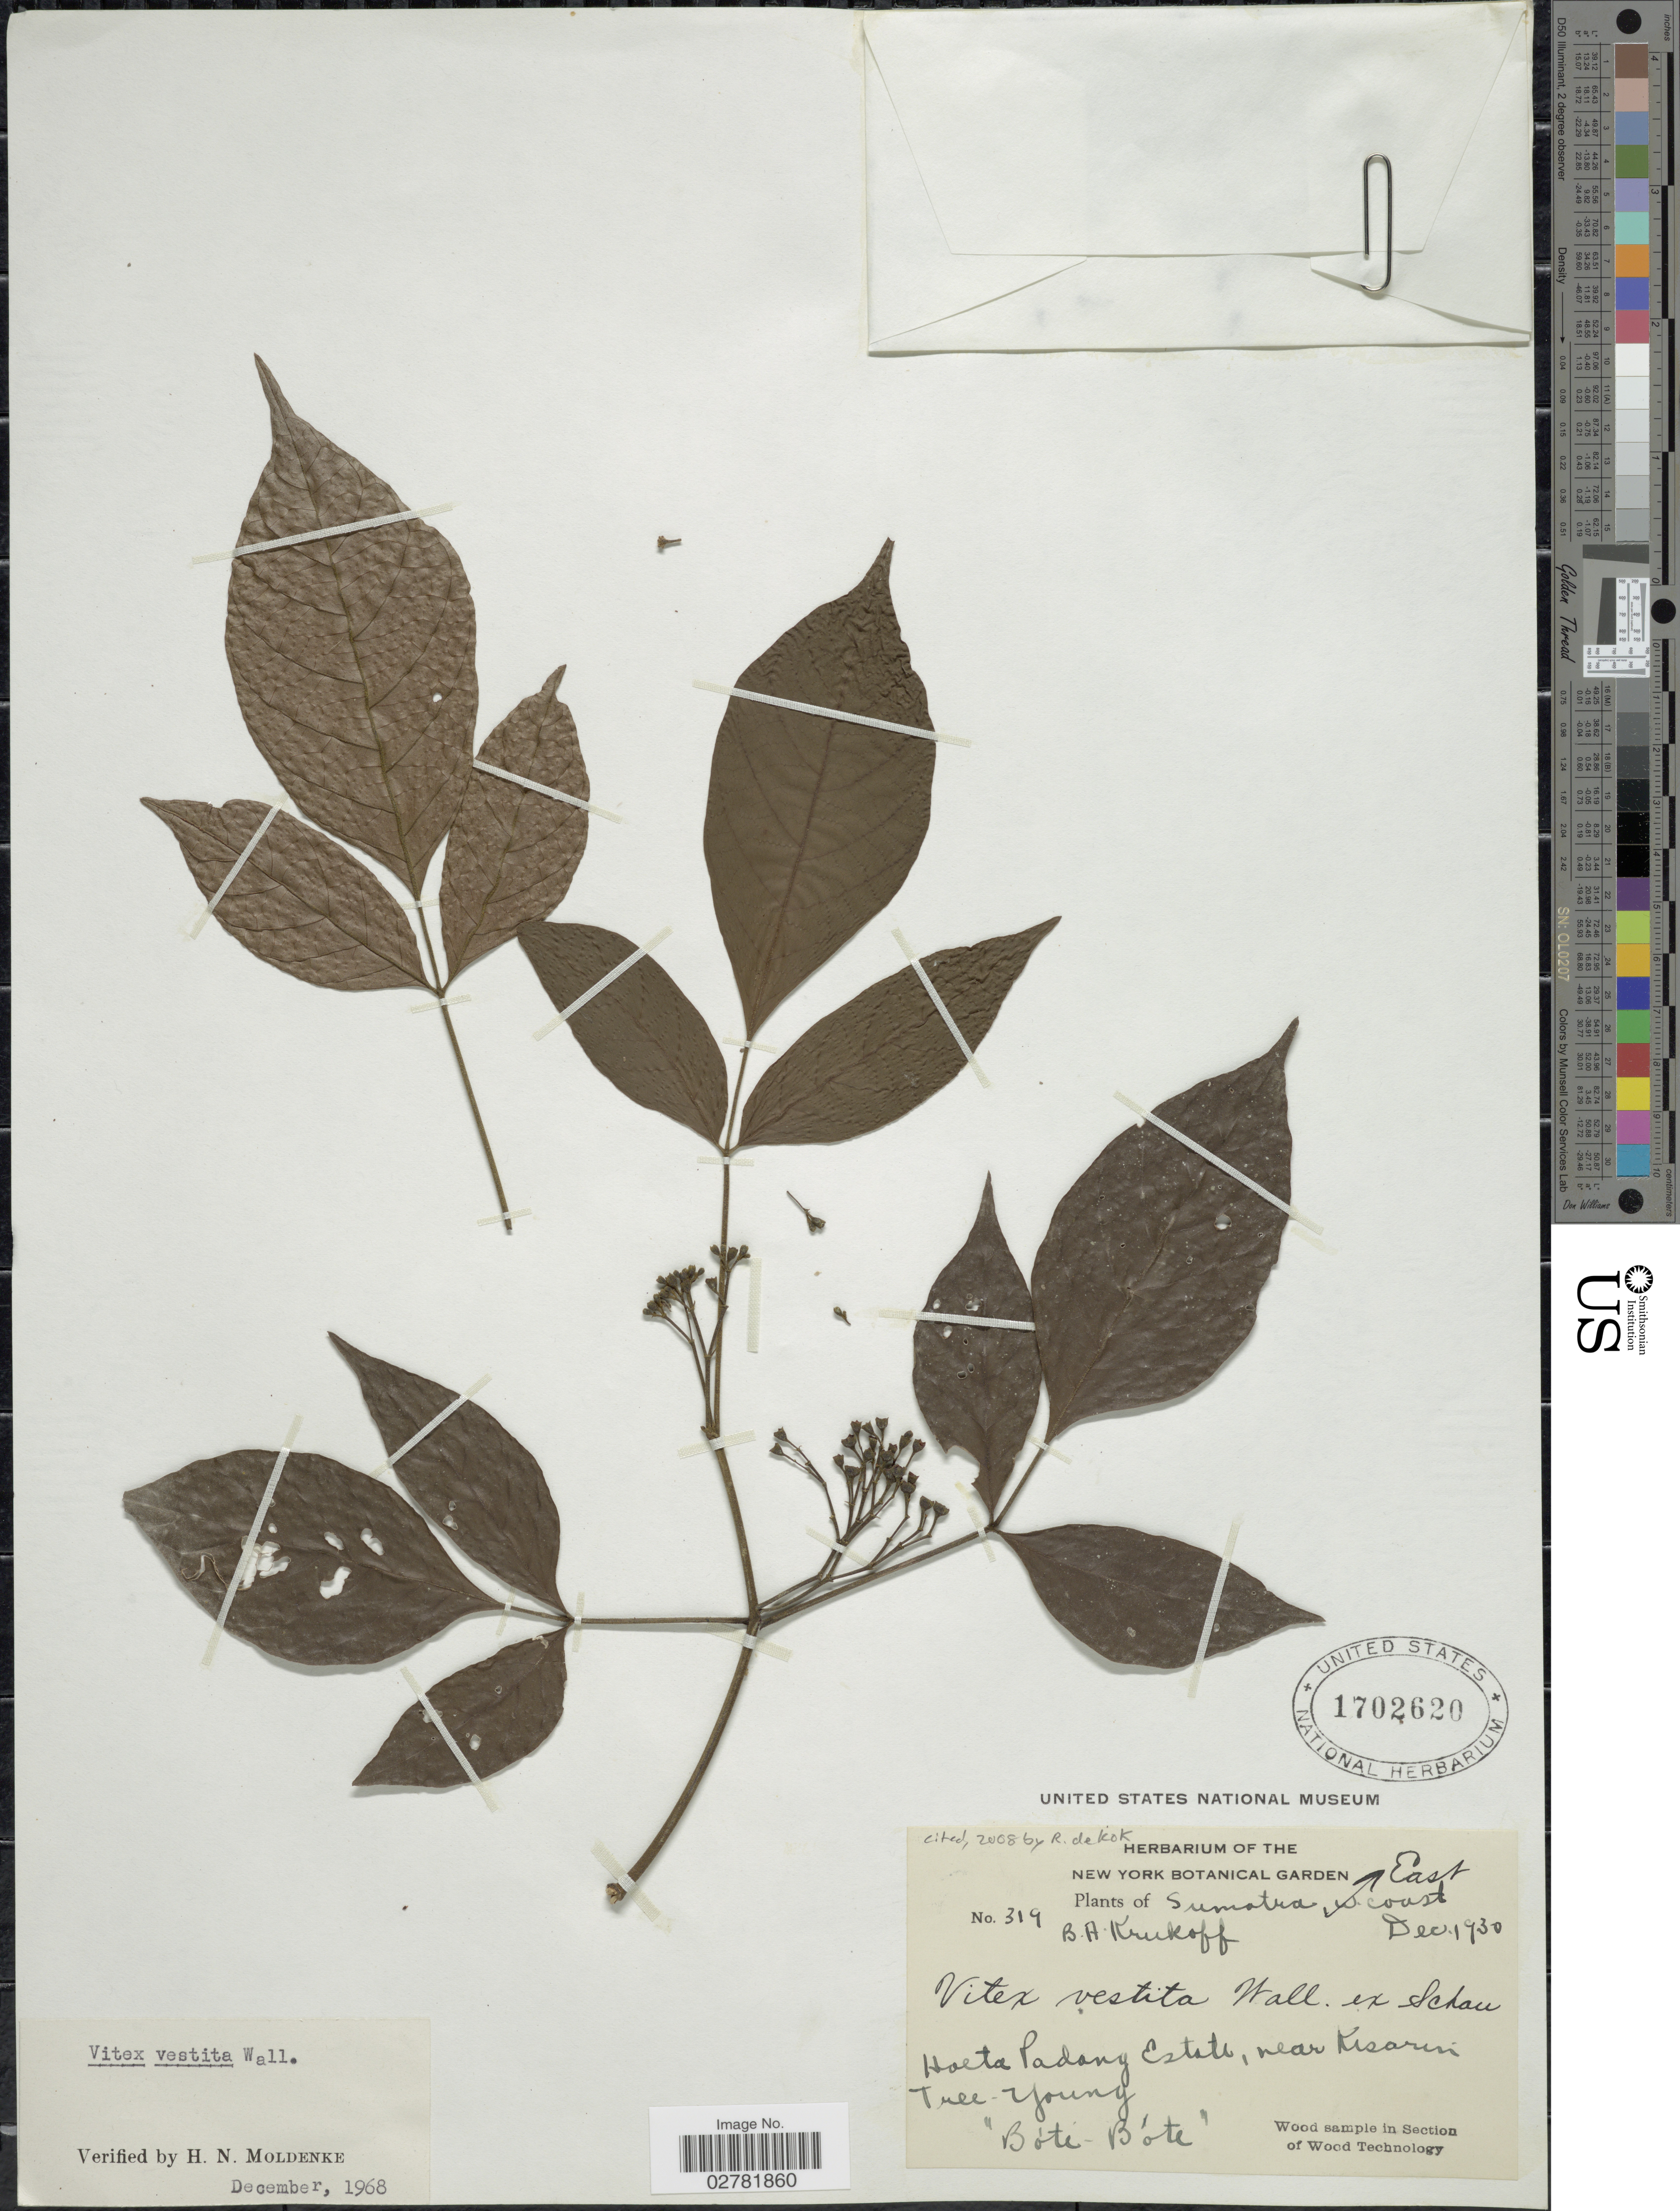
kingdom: Plantae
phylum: Tracheophyta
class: Magnoliopsida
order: Lamiales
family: Lamiaceae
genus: Vitex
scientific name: Vitex vestita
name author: Wall. ex Walp.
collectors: B. A. Krukoff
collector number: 319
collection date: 1930-12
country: Indonesia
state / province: Sumatra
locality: East Coast. Hoeta Padang Estate, near Kisarin.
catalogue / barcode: US 1702620